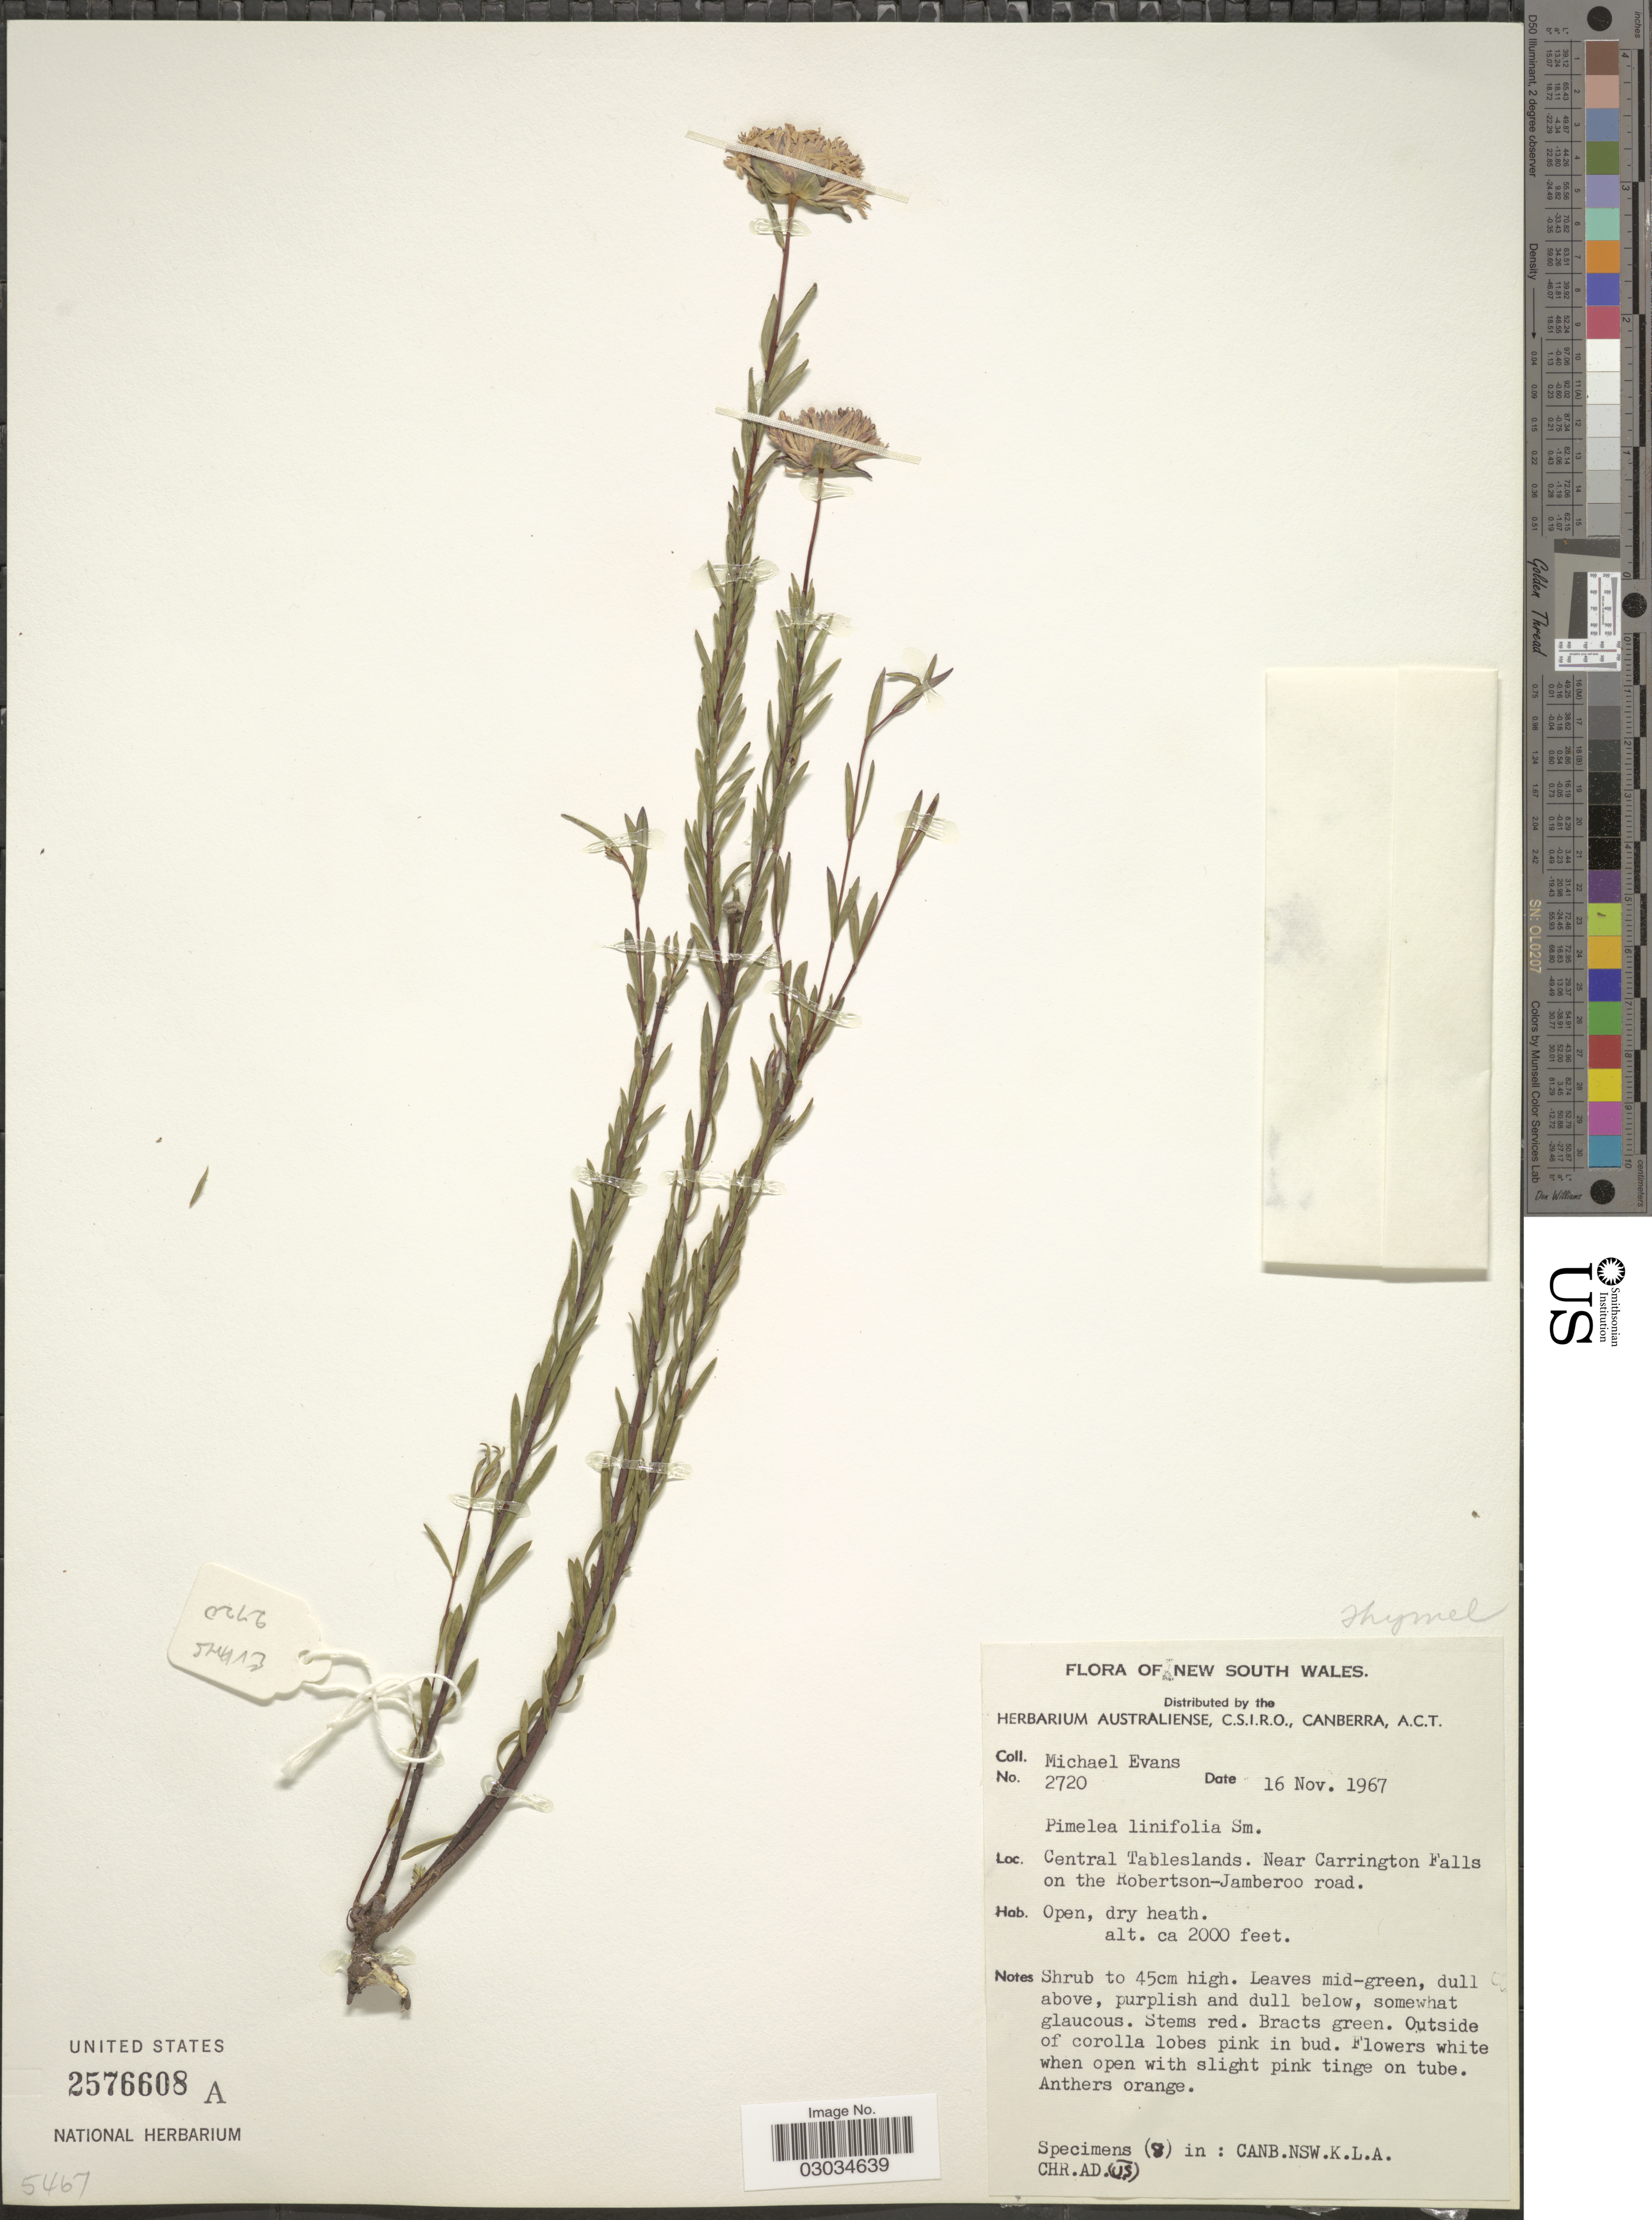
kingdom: Plantae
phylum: Tracheophyta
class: Magnoliopsida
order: Malvales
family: Thymelaeaceae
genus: Pimelea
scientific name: Pimelea linifolia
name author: Sm.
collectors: M. Evans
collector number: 2720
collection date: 1967-11-16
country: Australia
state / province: New South Wales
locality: Central Tableslands. Near Carrington Falls on the Robertson-Jamberoo road.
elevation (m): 610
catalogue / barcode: US 2576608A